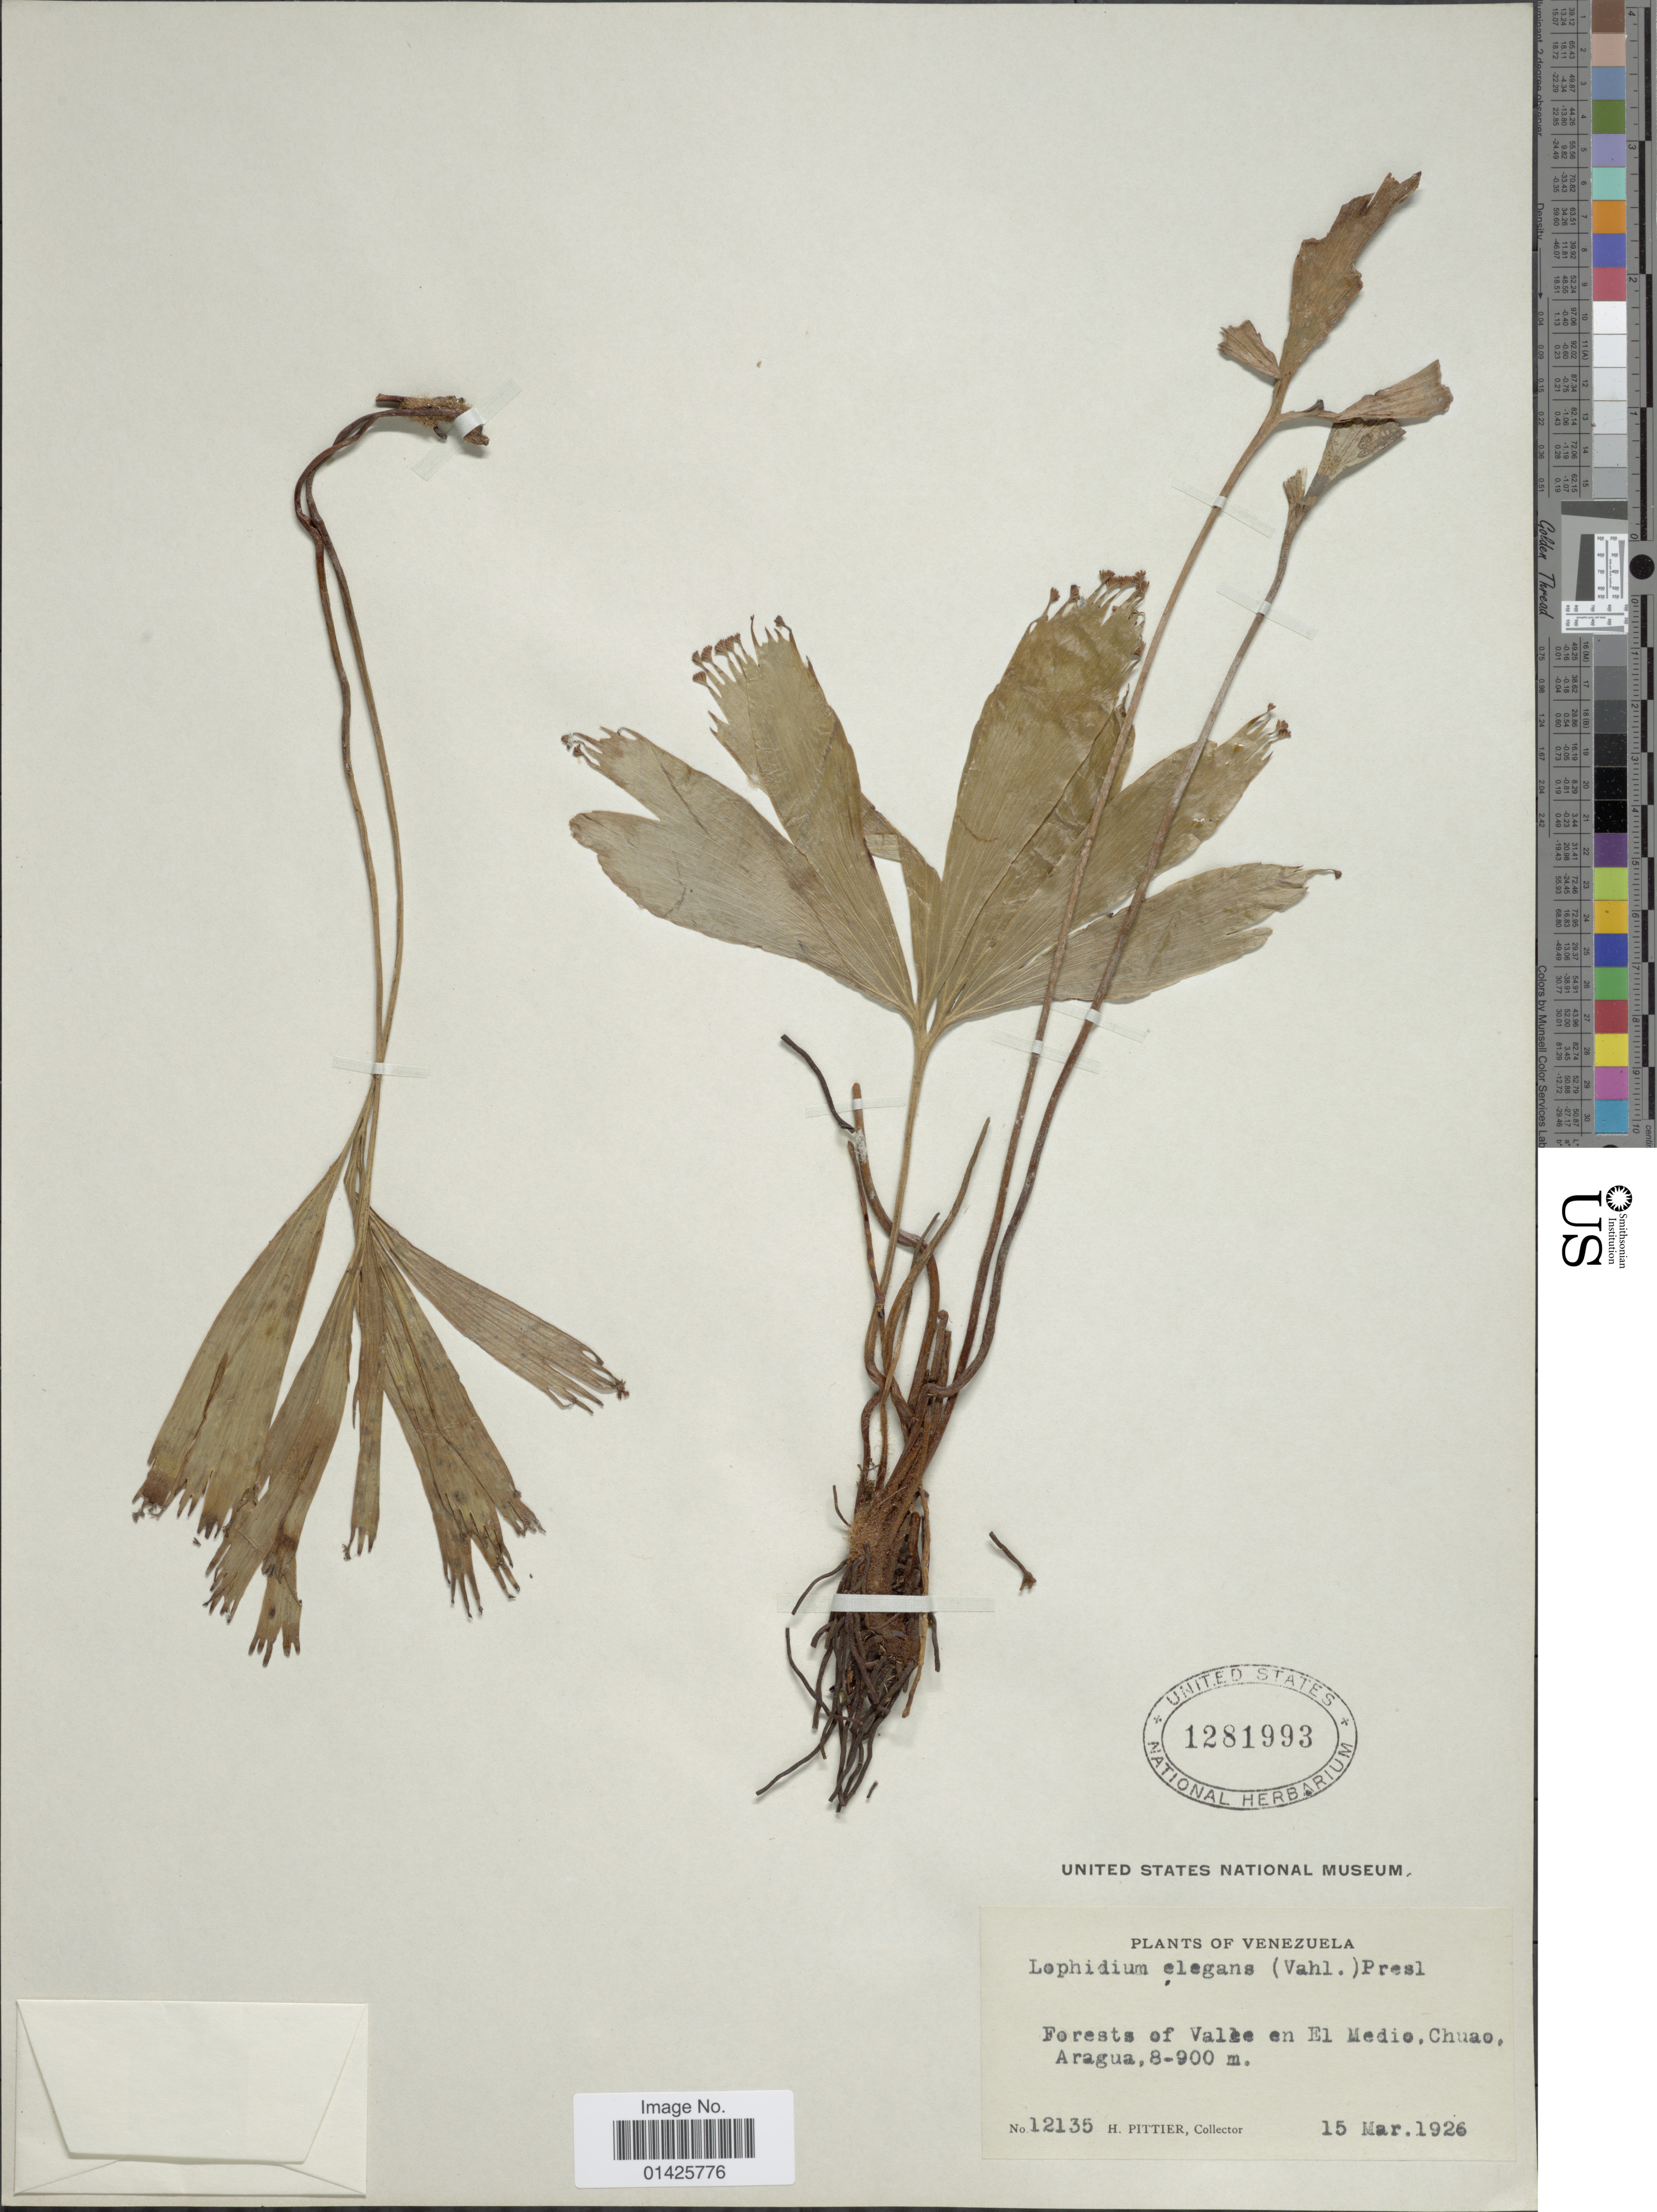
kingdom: Plantae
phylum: Tracheophyta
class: Polypodiopsida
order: Schizaeales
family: Schizaeaceae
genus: Schizaea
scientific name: Schizaea elegans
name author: (Vahl) Sw.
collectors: H. F. Pittier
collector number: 12135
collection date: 1926-03-15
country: Venezuela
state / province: Aragua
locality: Forest of Valse en El Medio, Chuao, Aragua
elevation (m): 800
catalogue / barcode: US 1281993